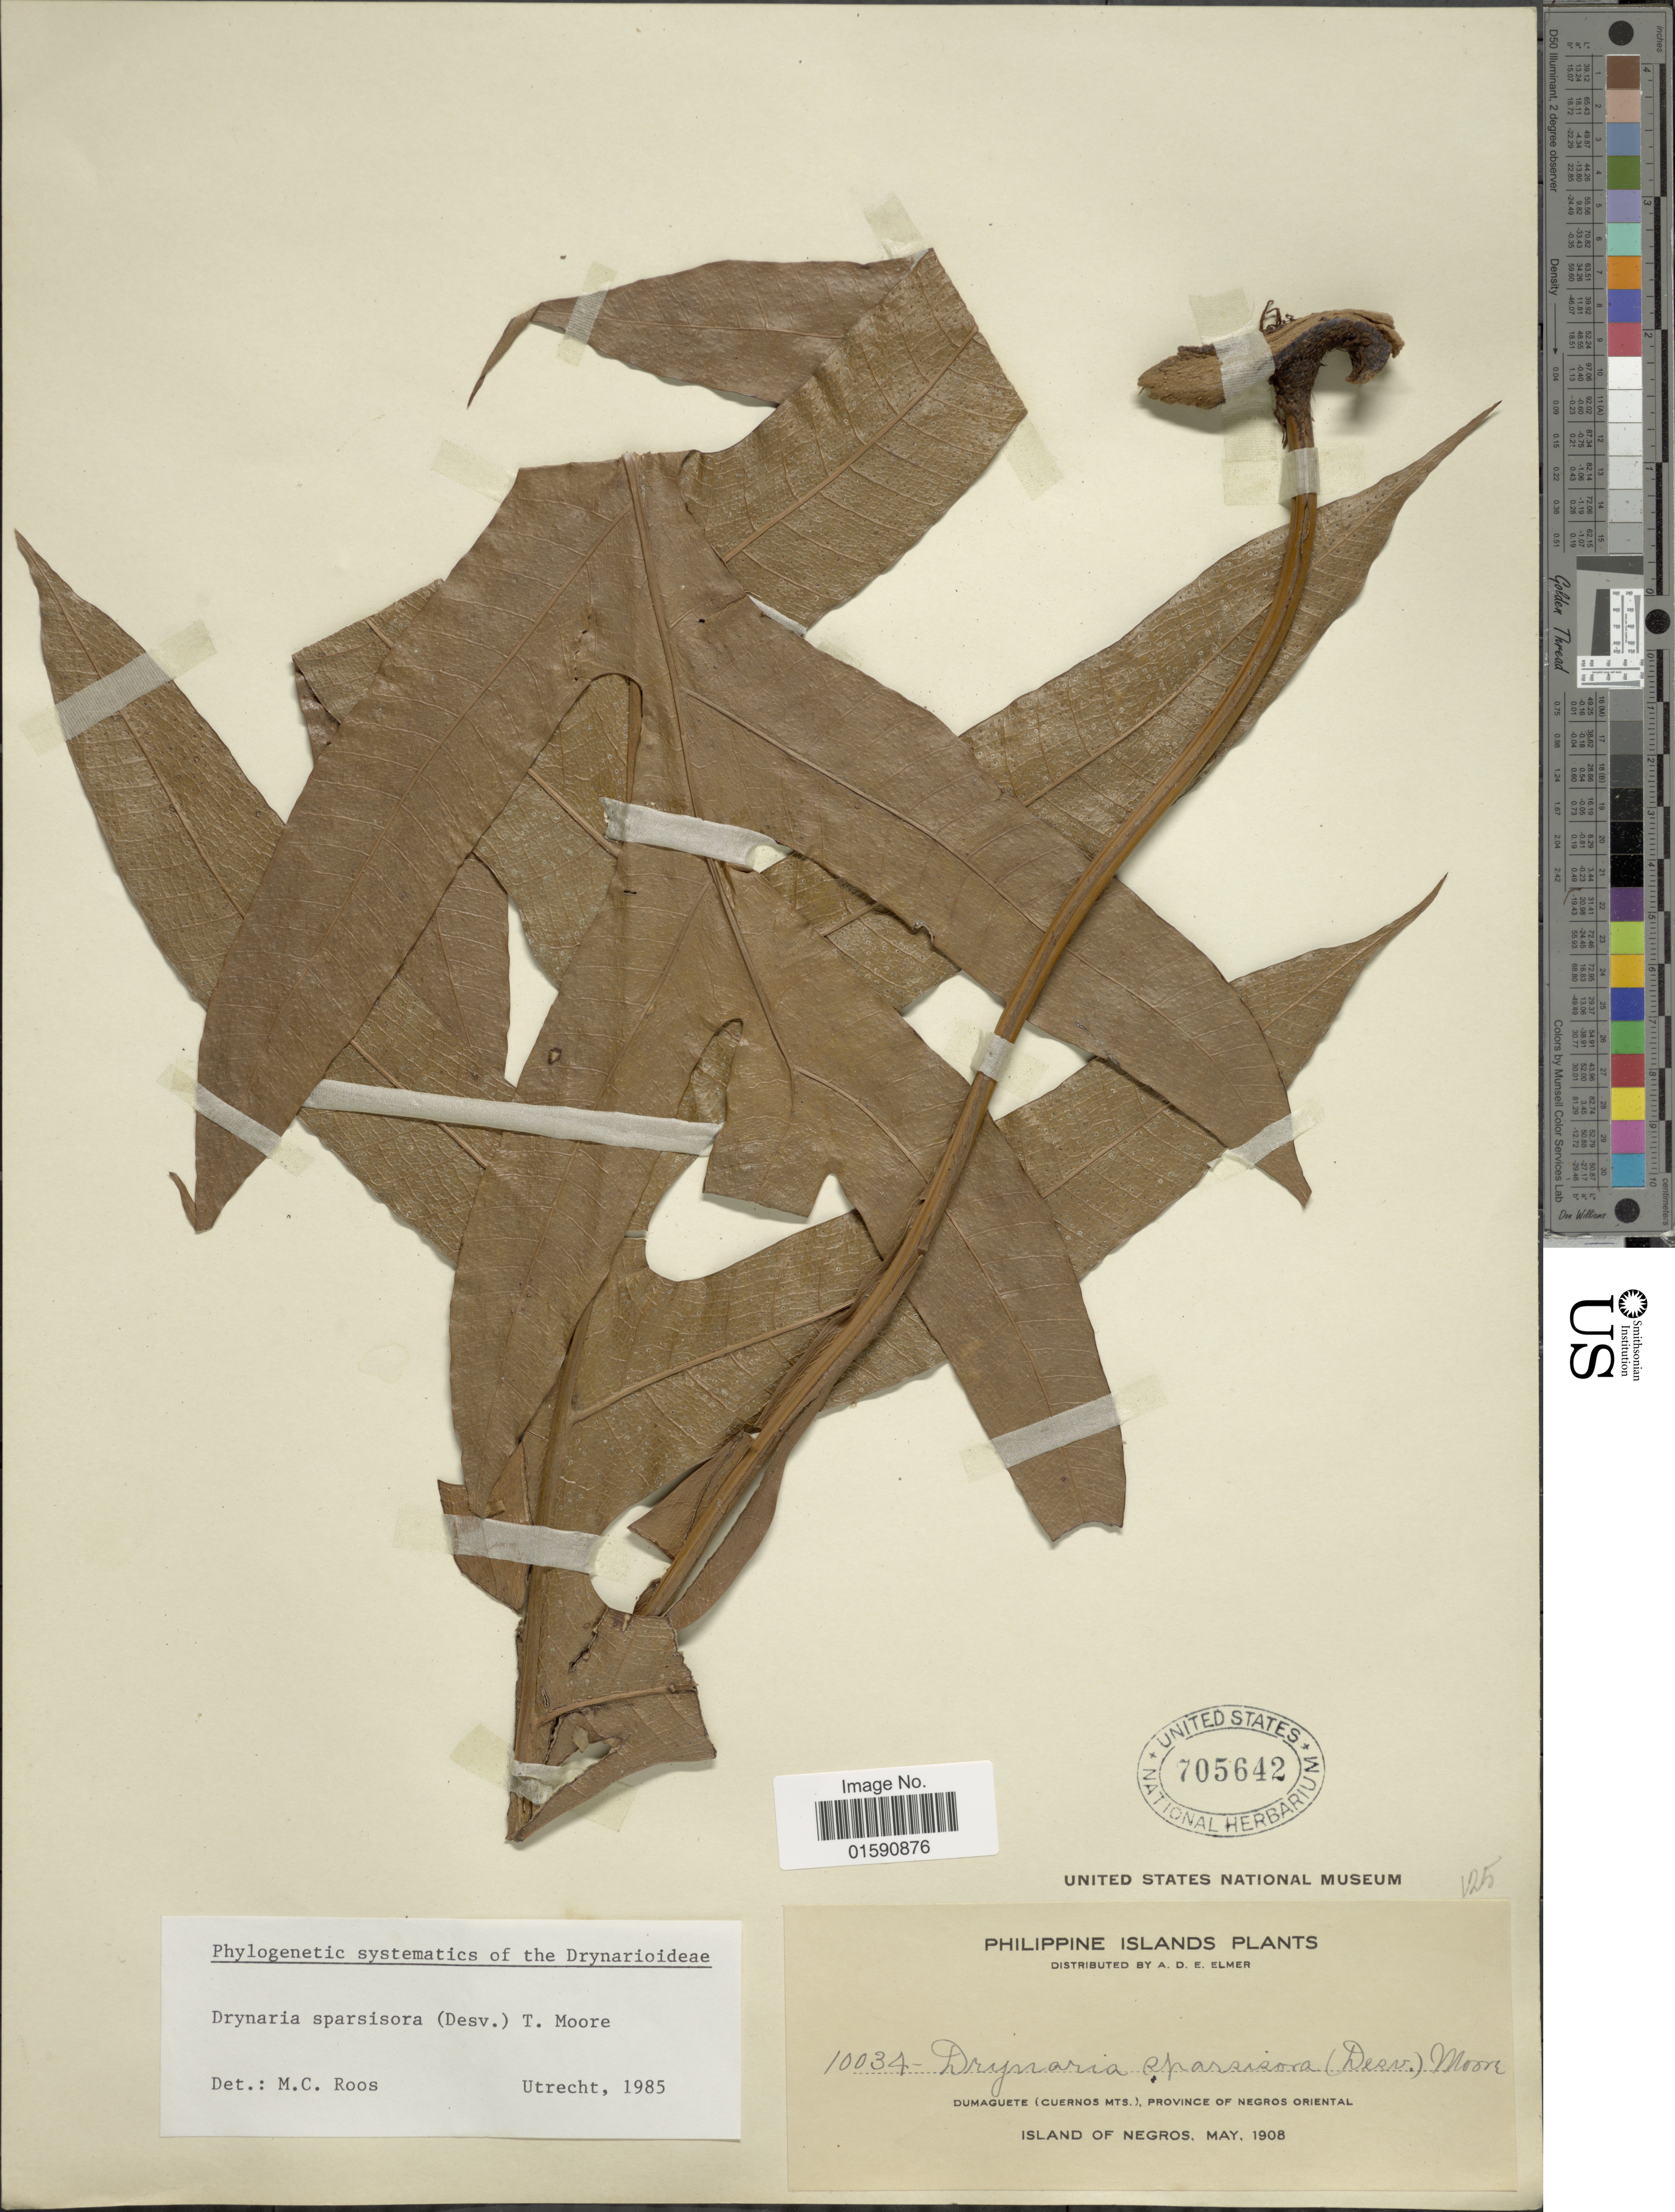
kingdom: Plantae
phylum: Tracheophyta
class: Polypodiopsida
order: Polypodiales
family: Polypodiaceae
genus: Drynaria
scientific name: Drynaria sparsisora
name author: (Desu.) T. Moore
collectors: A. D. E. Elmer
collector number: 10034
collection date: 1908-05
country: Philippines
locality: Dumaguete ( Cuernos Mts.) Province of Negros Oriental. Island of Negros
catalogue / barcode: US 705642